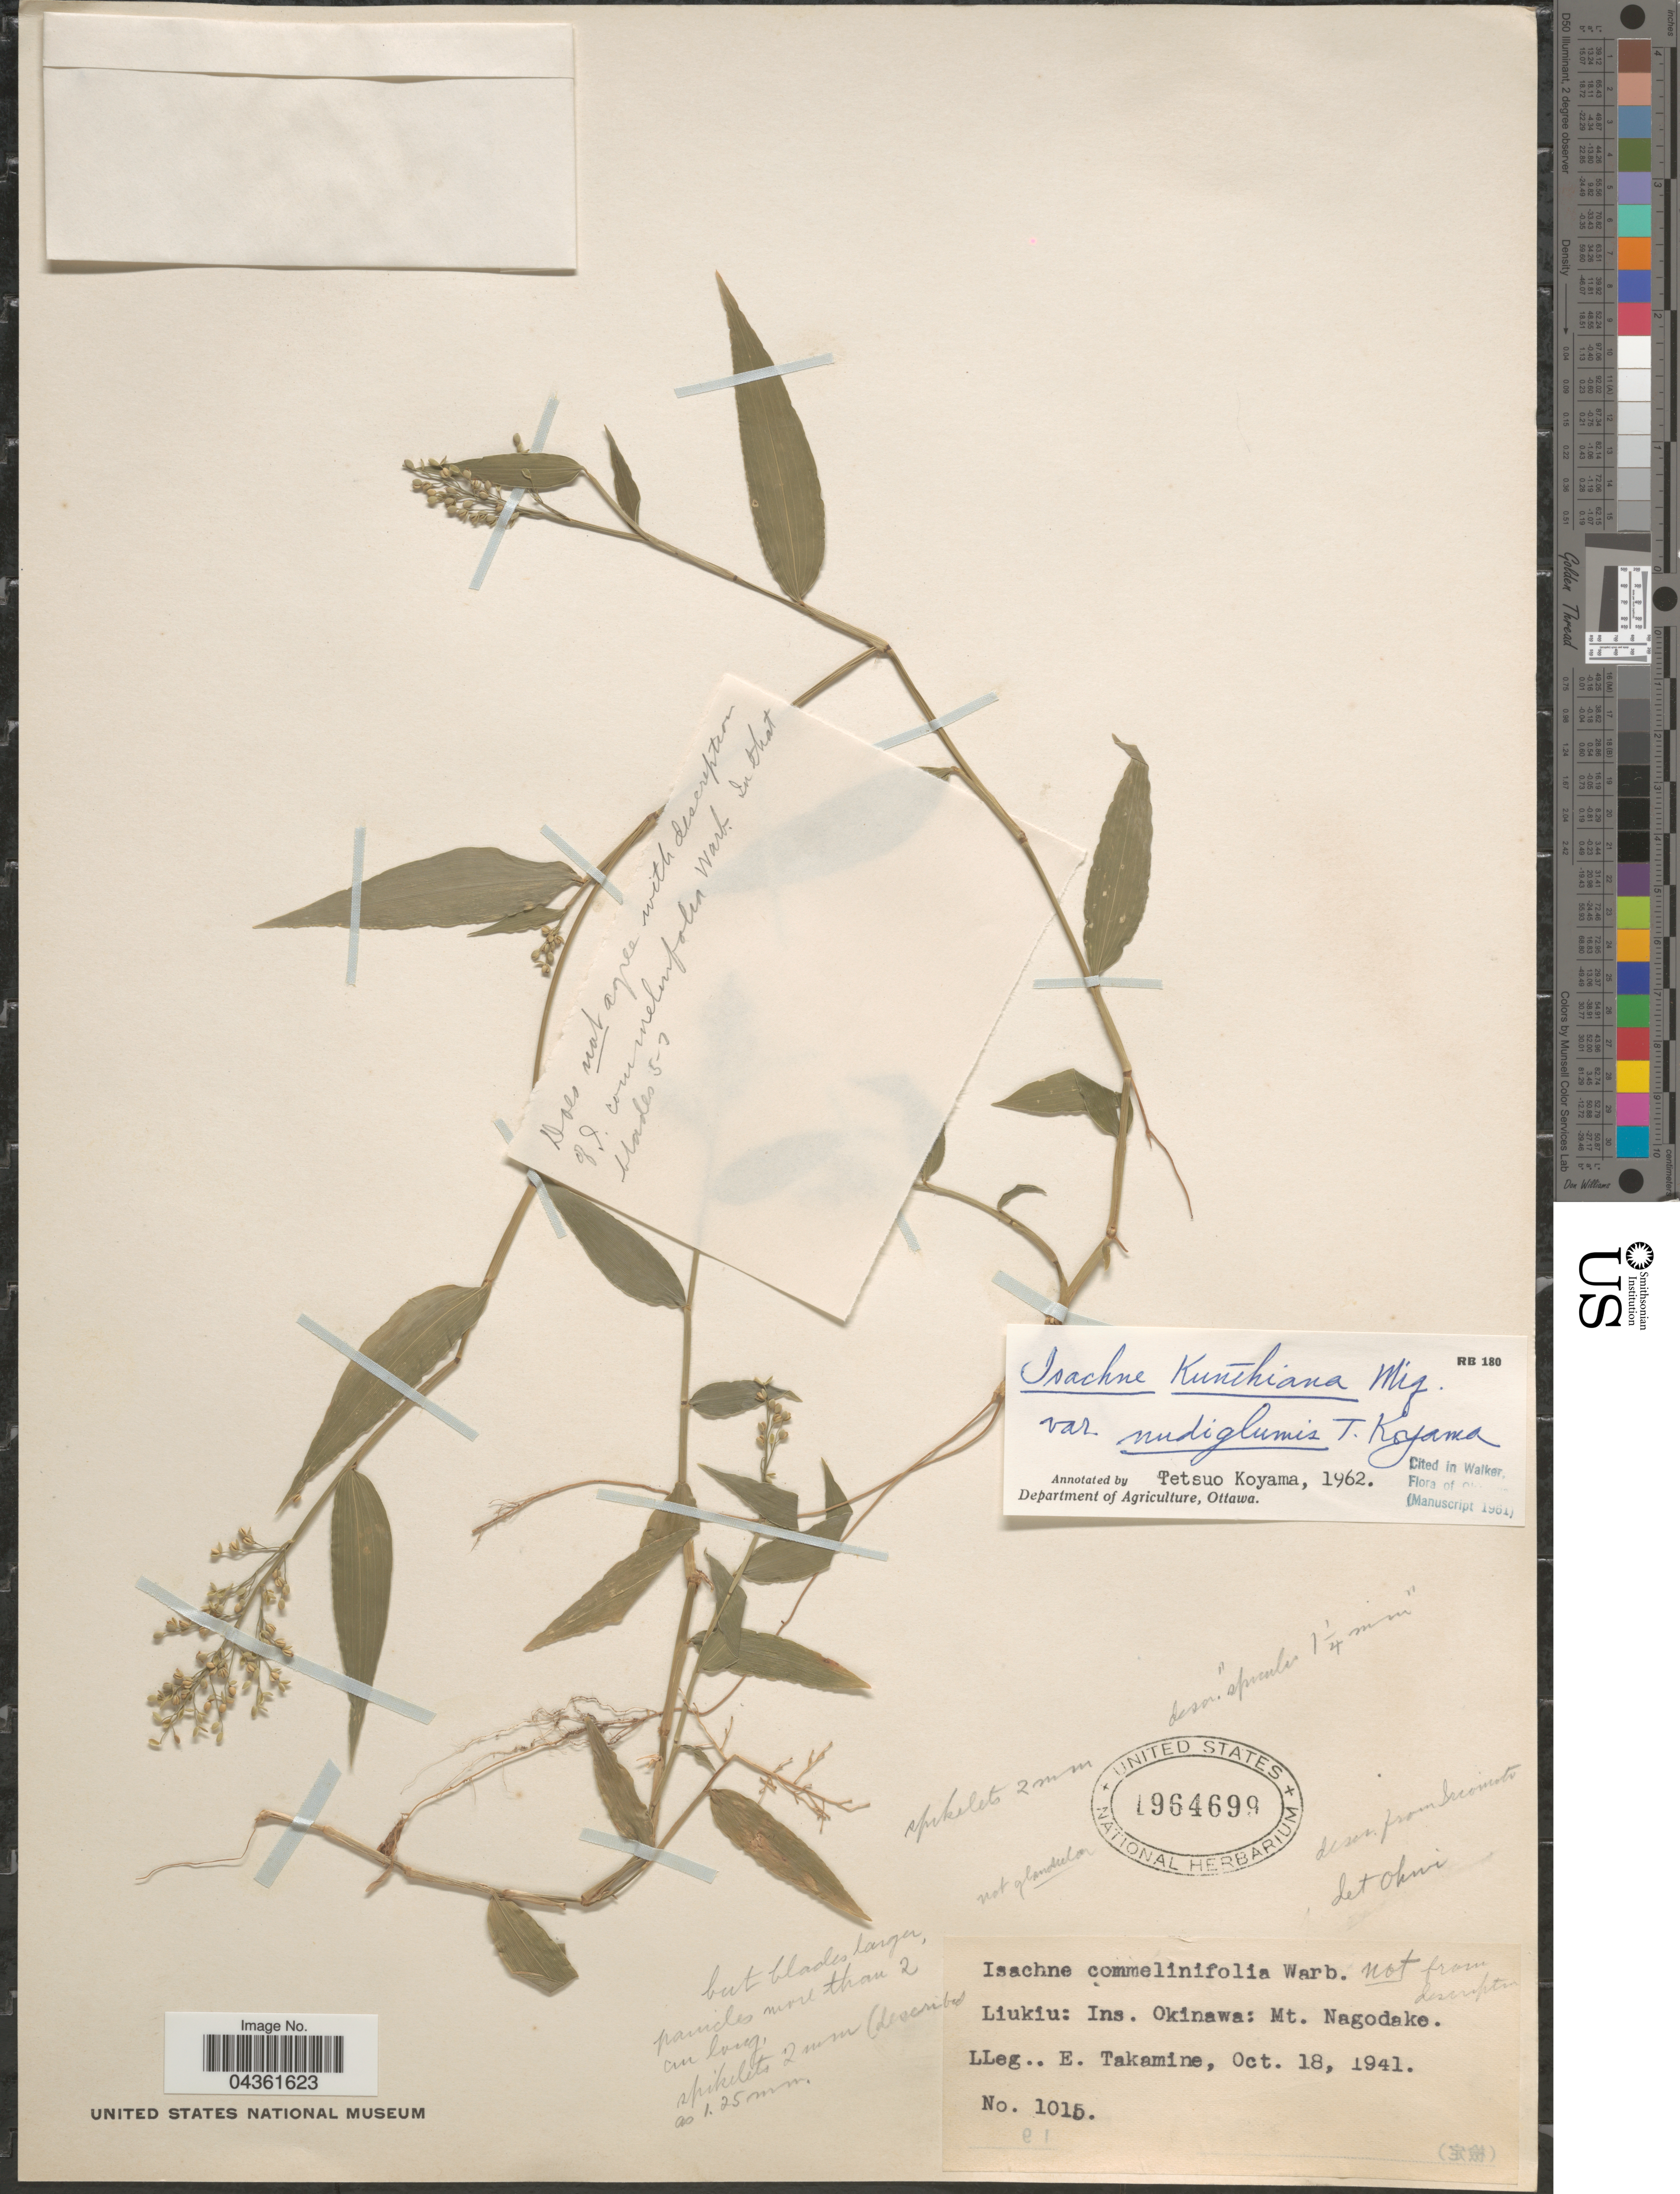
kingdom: Plantae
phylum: Tracheophyta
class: Liliopsida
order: Poales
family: Poaceae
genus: Isachne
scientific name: Isachne kunthiana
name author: (Wight & Arn. ex Steud.) Miq.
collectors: E. Takamine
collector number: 1015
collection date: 1941-10-18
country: Japan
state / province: Okinawa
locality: Liukiu: Ins. Okinawa: Mt. Nagodake.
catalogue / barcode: US 1964699